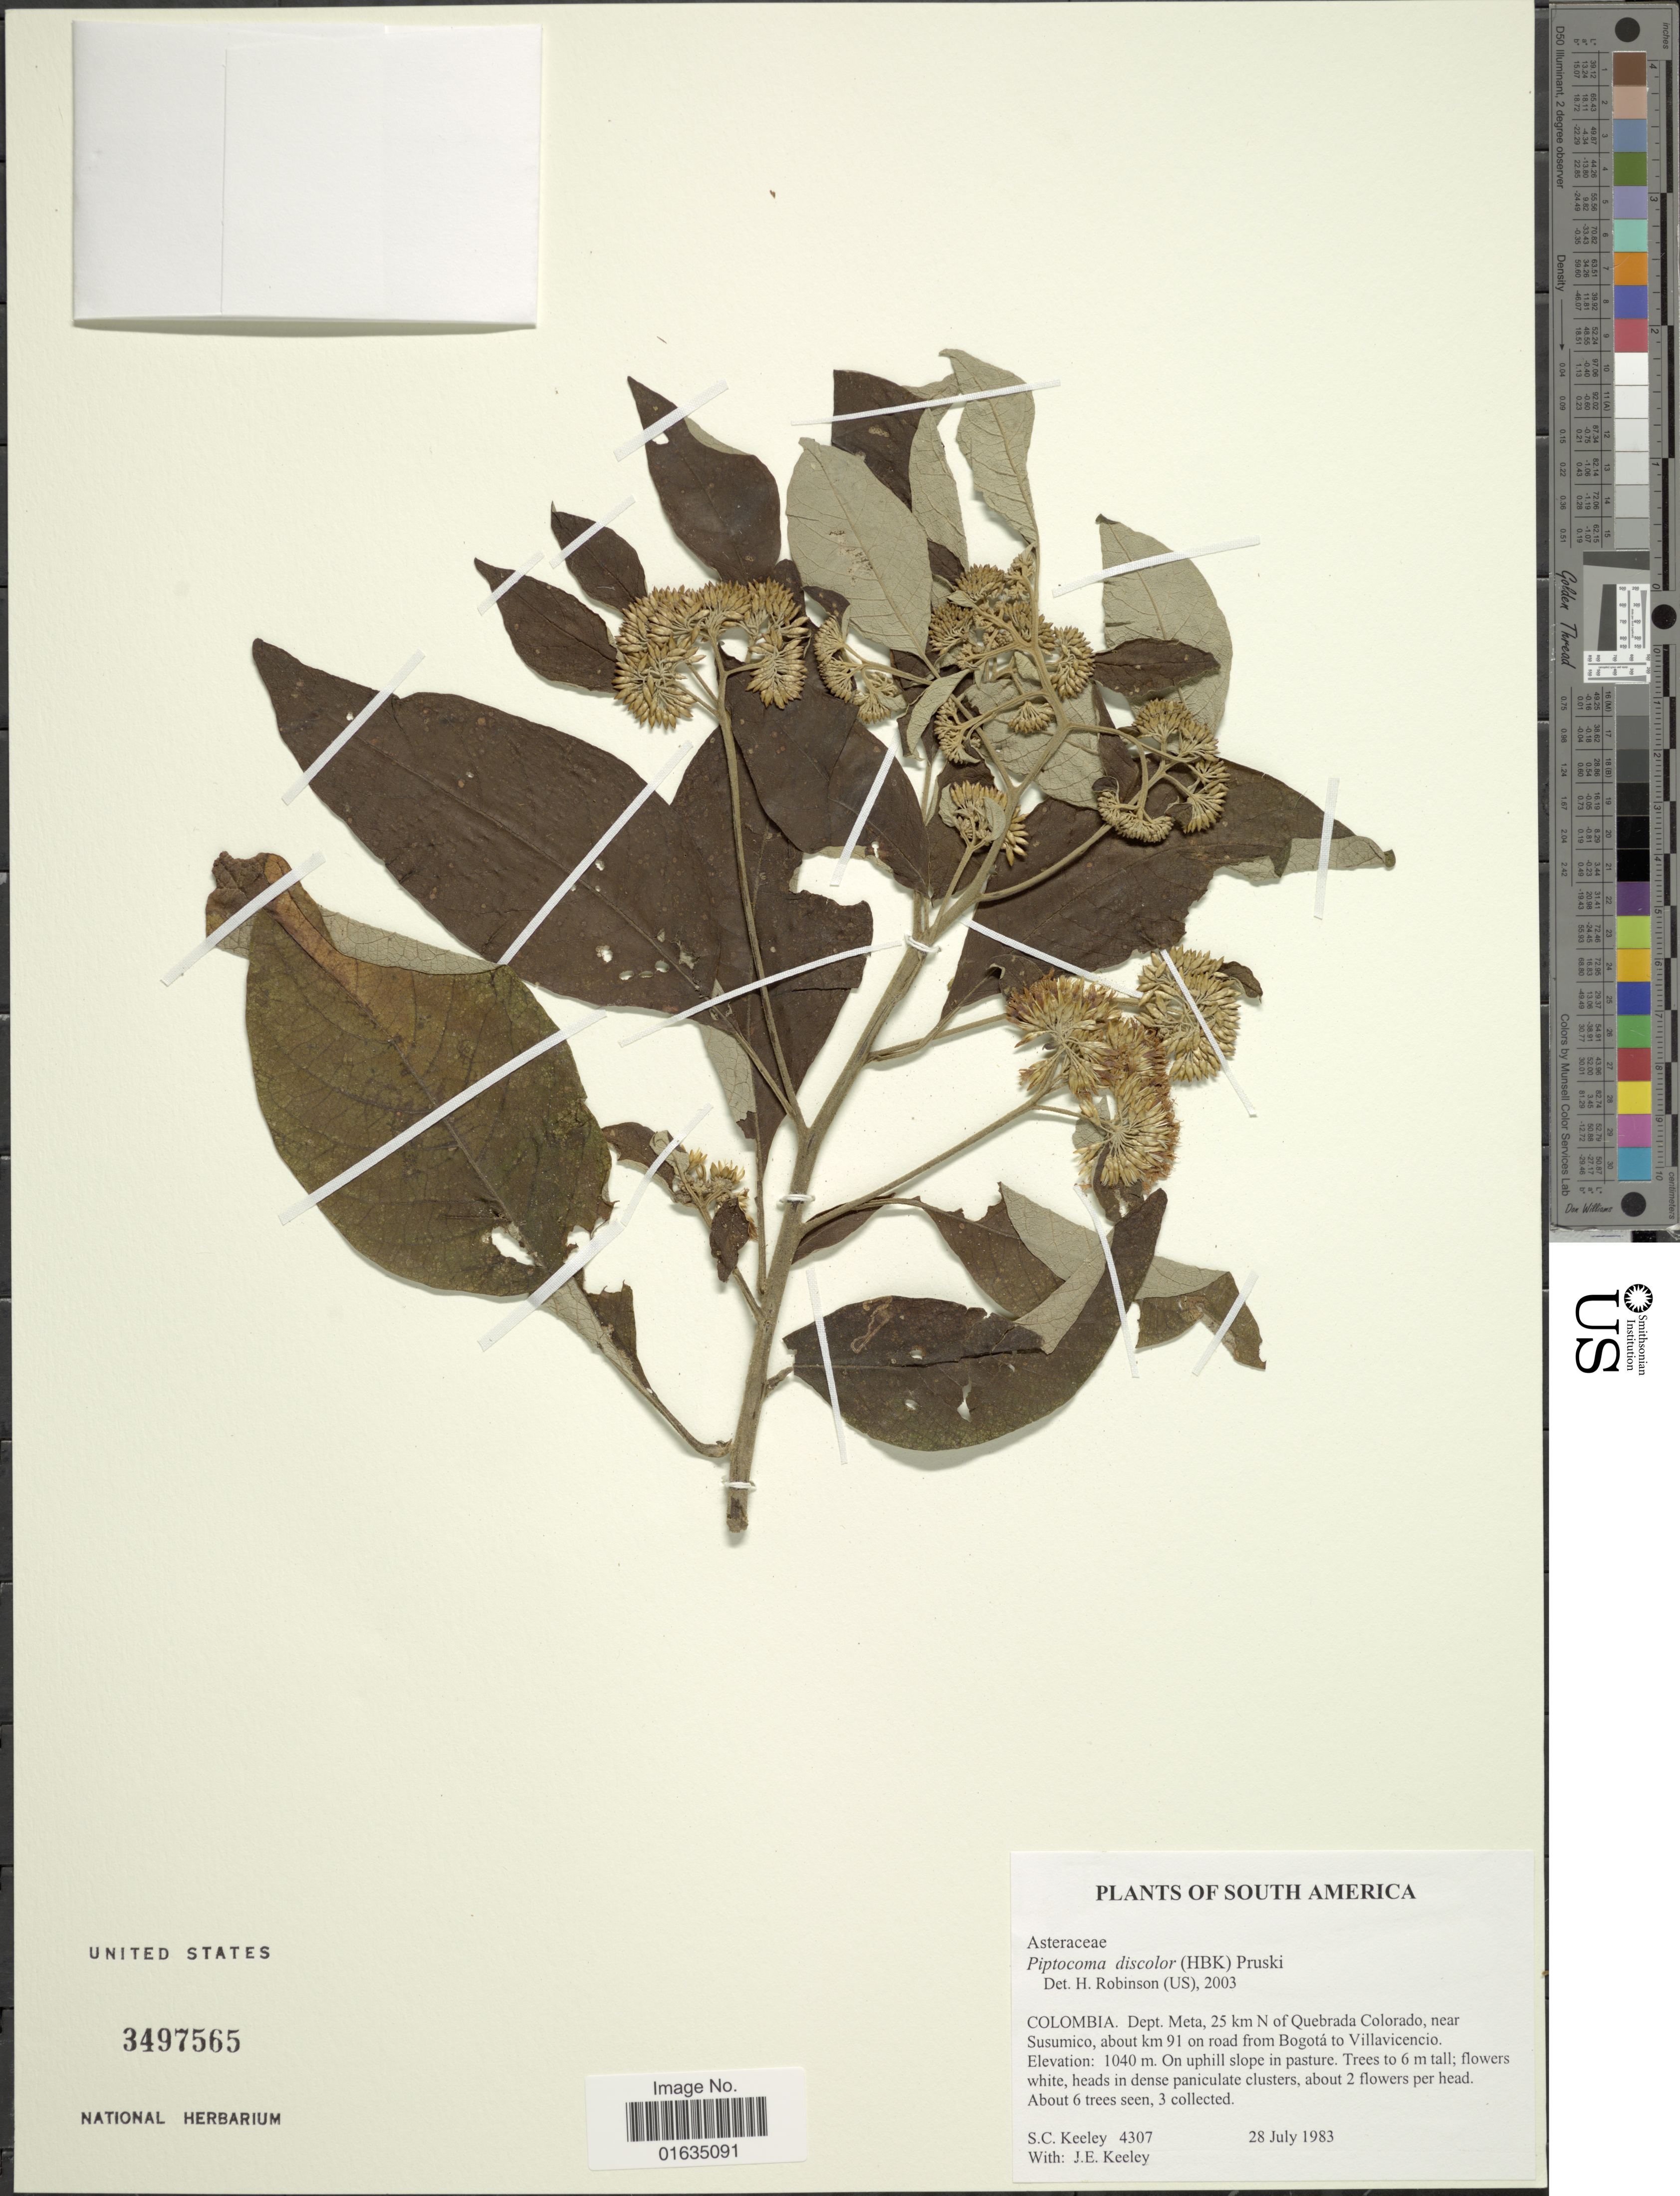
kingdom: Plantae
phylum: Tracheophyta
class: Magnoliopsida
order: Asterales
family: Asteraceae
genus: Pollalesta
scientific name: Pollalesta discolor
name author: (Kunth) Aristeg.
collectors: S. C. Keeley & J. E. Keeley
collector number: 4307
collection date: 1983-07-28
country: Colombia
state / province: Meta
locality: Dept. Meta, 25 km N of Quebrada Colorado, near Susumico, about km 91 on road from Bogota to Villavicencio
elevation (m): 1040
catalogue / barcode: US 3497565